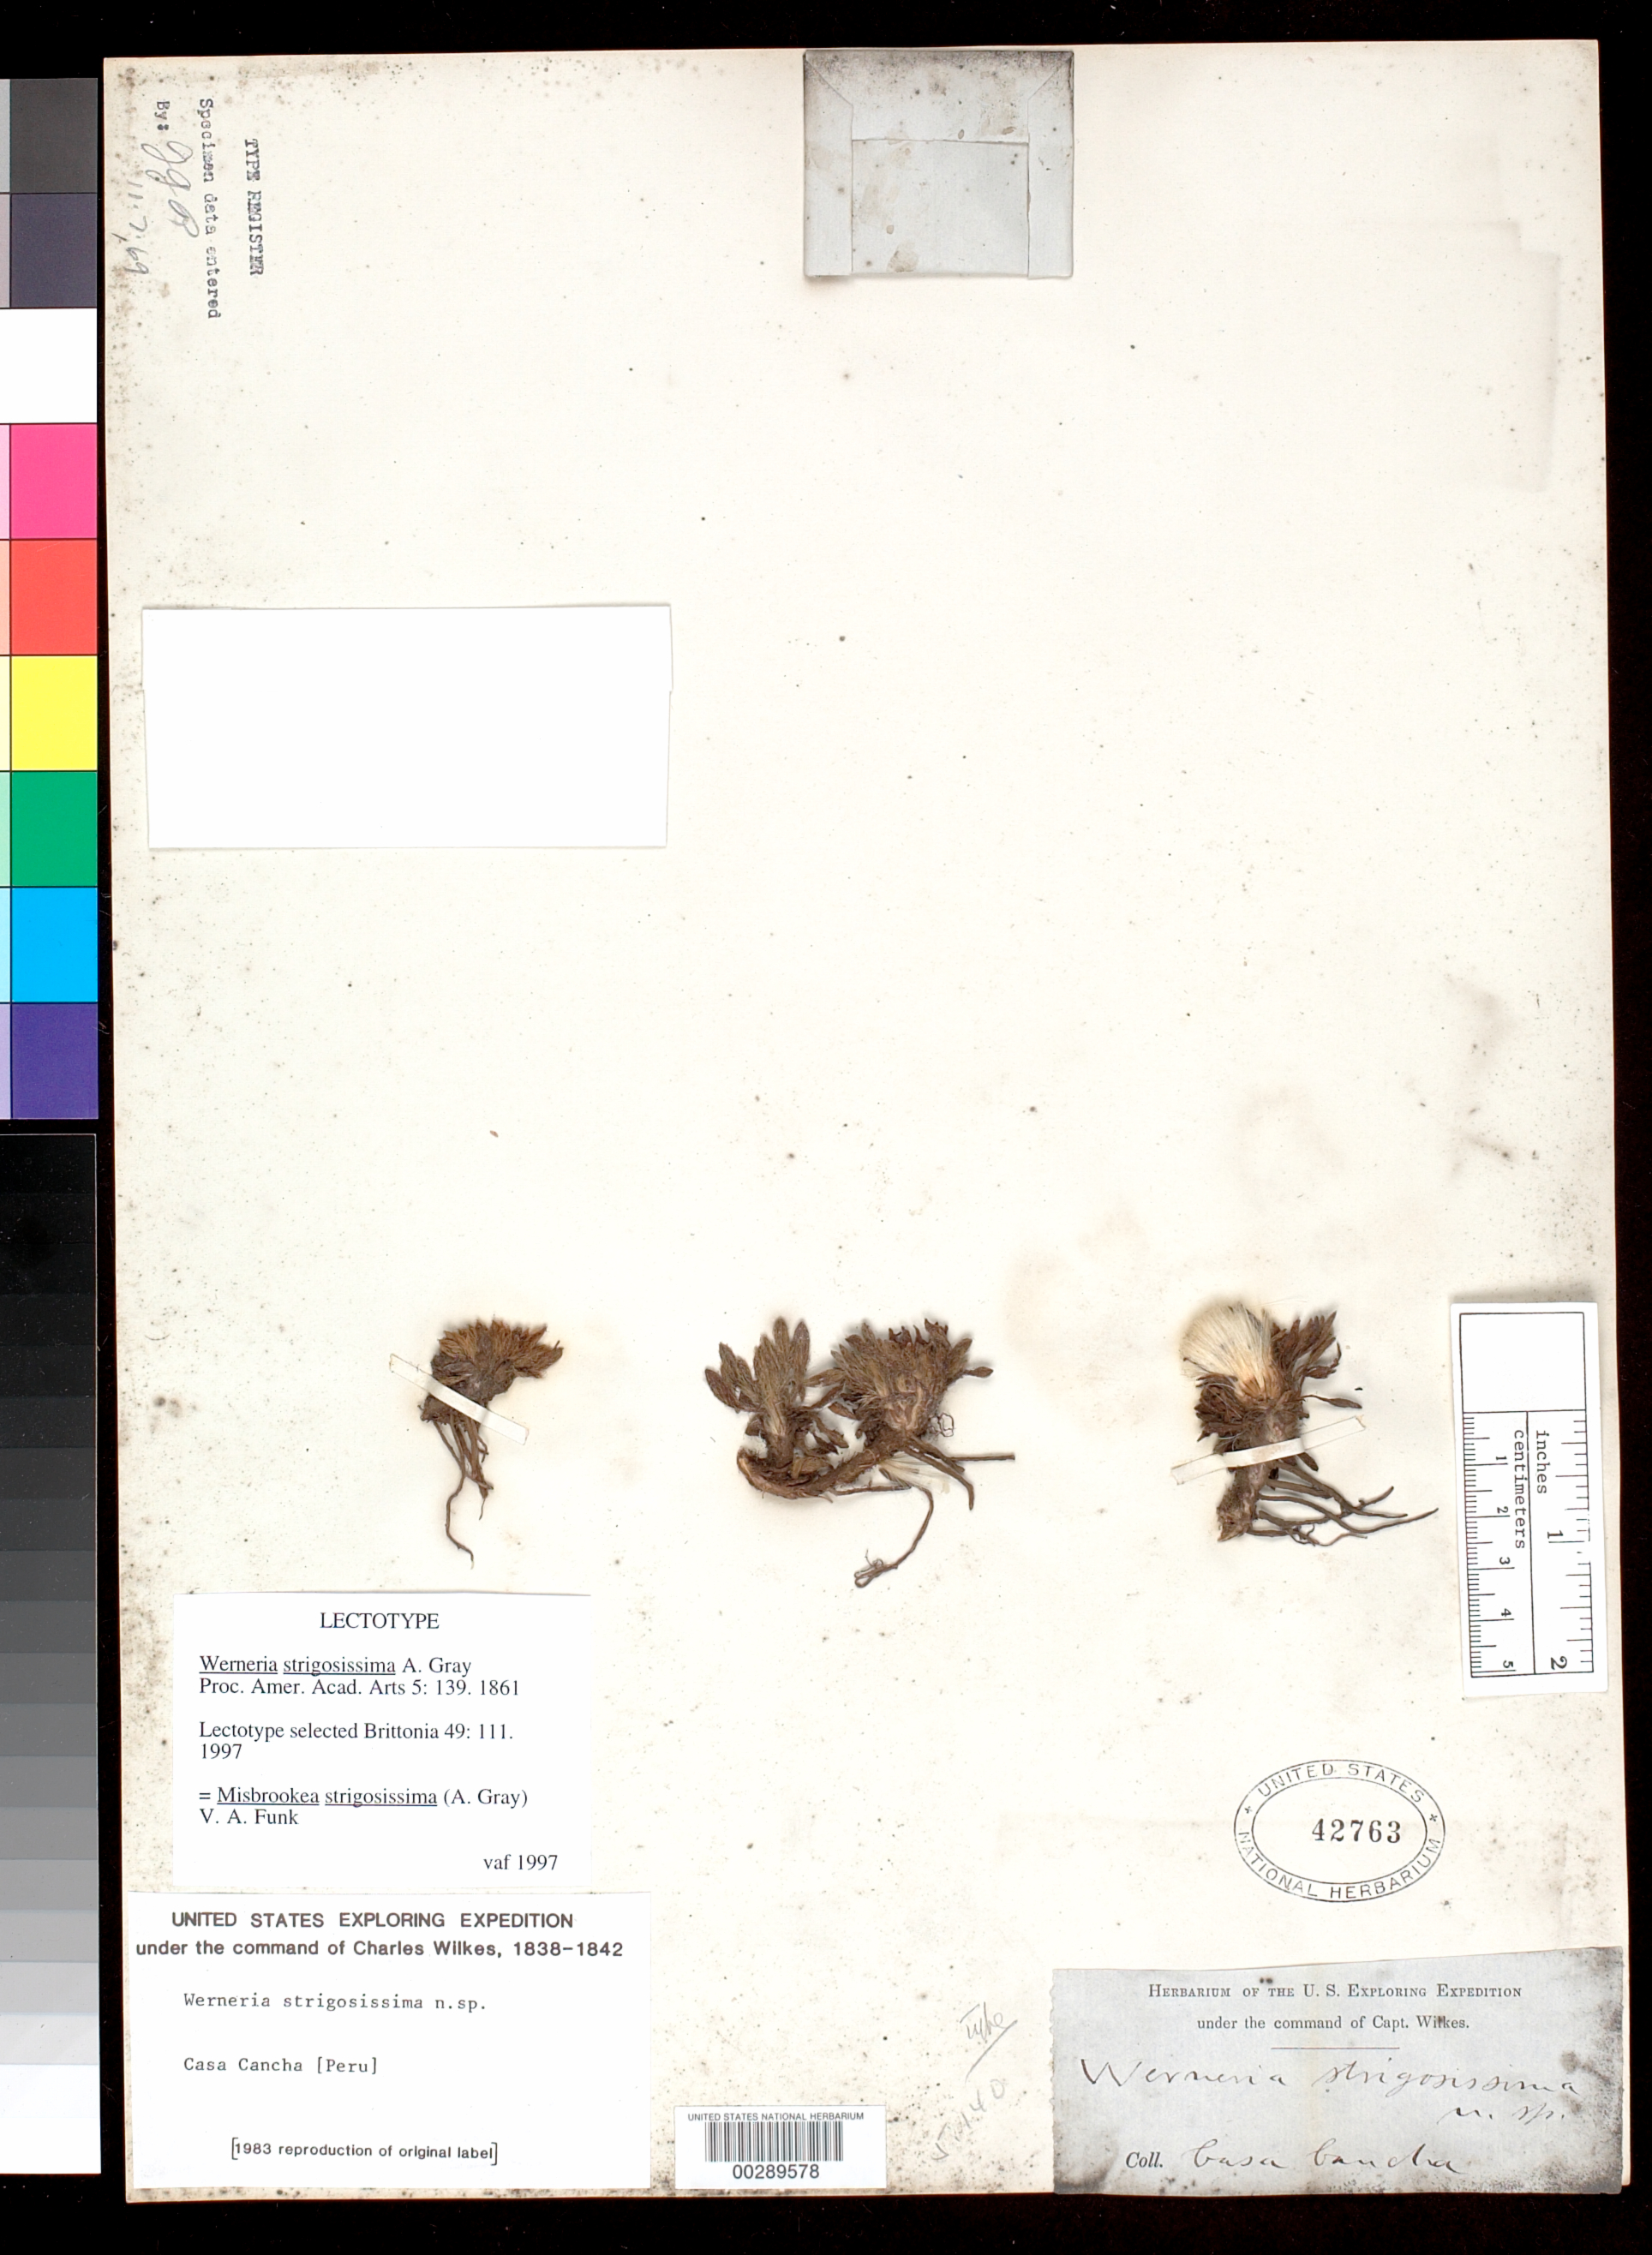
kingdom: Plantae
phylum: Tracheophyta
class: Magnoliopsida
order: Asterales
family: Asteraceae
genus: Werneria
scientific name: Werneria strigosissma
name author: A. Gray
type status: Lectotype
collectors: Wilkes Explor. Exped.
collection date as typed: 1838 to -- --- 1842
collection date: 1838/1842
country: Peru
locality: Casa Cancha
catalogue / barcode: US 42763